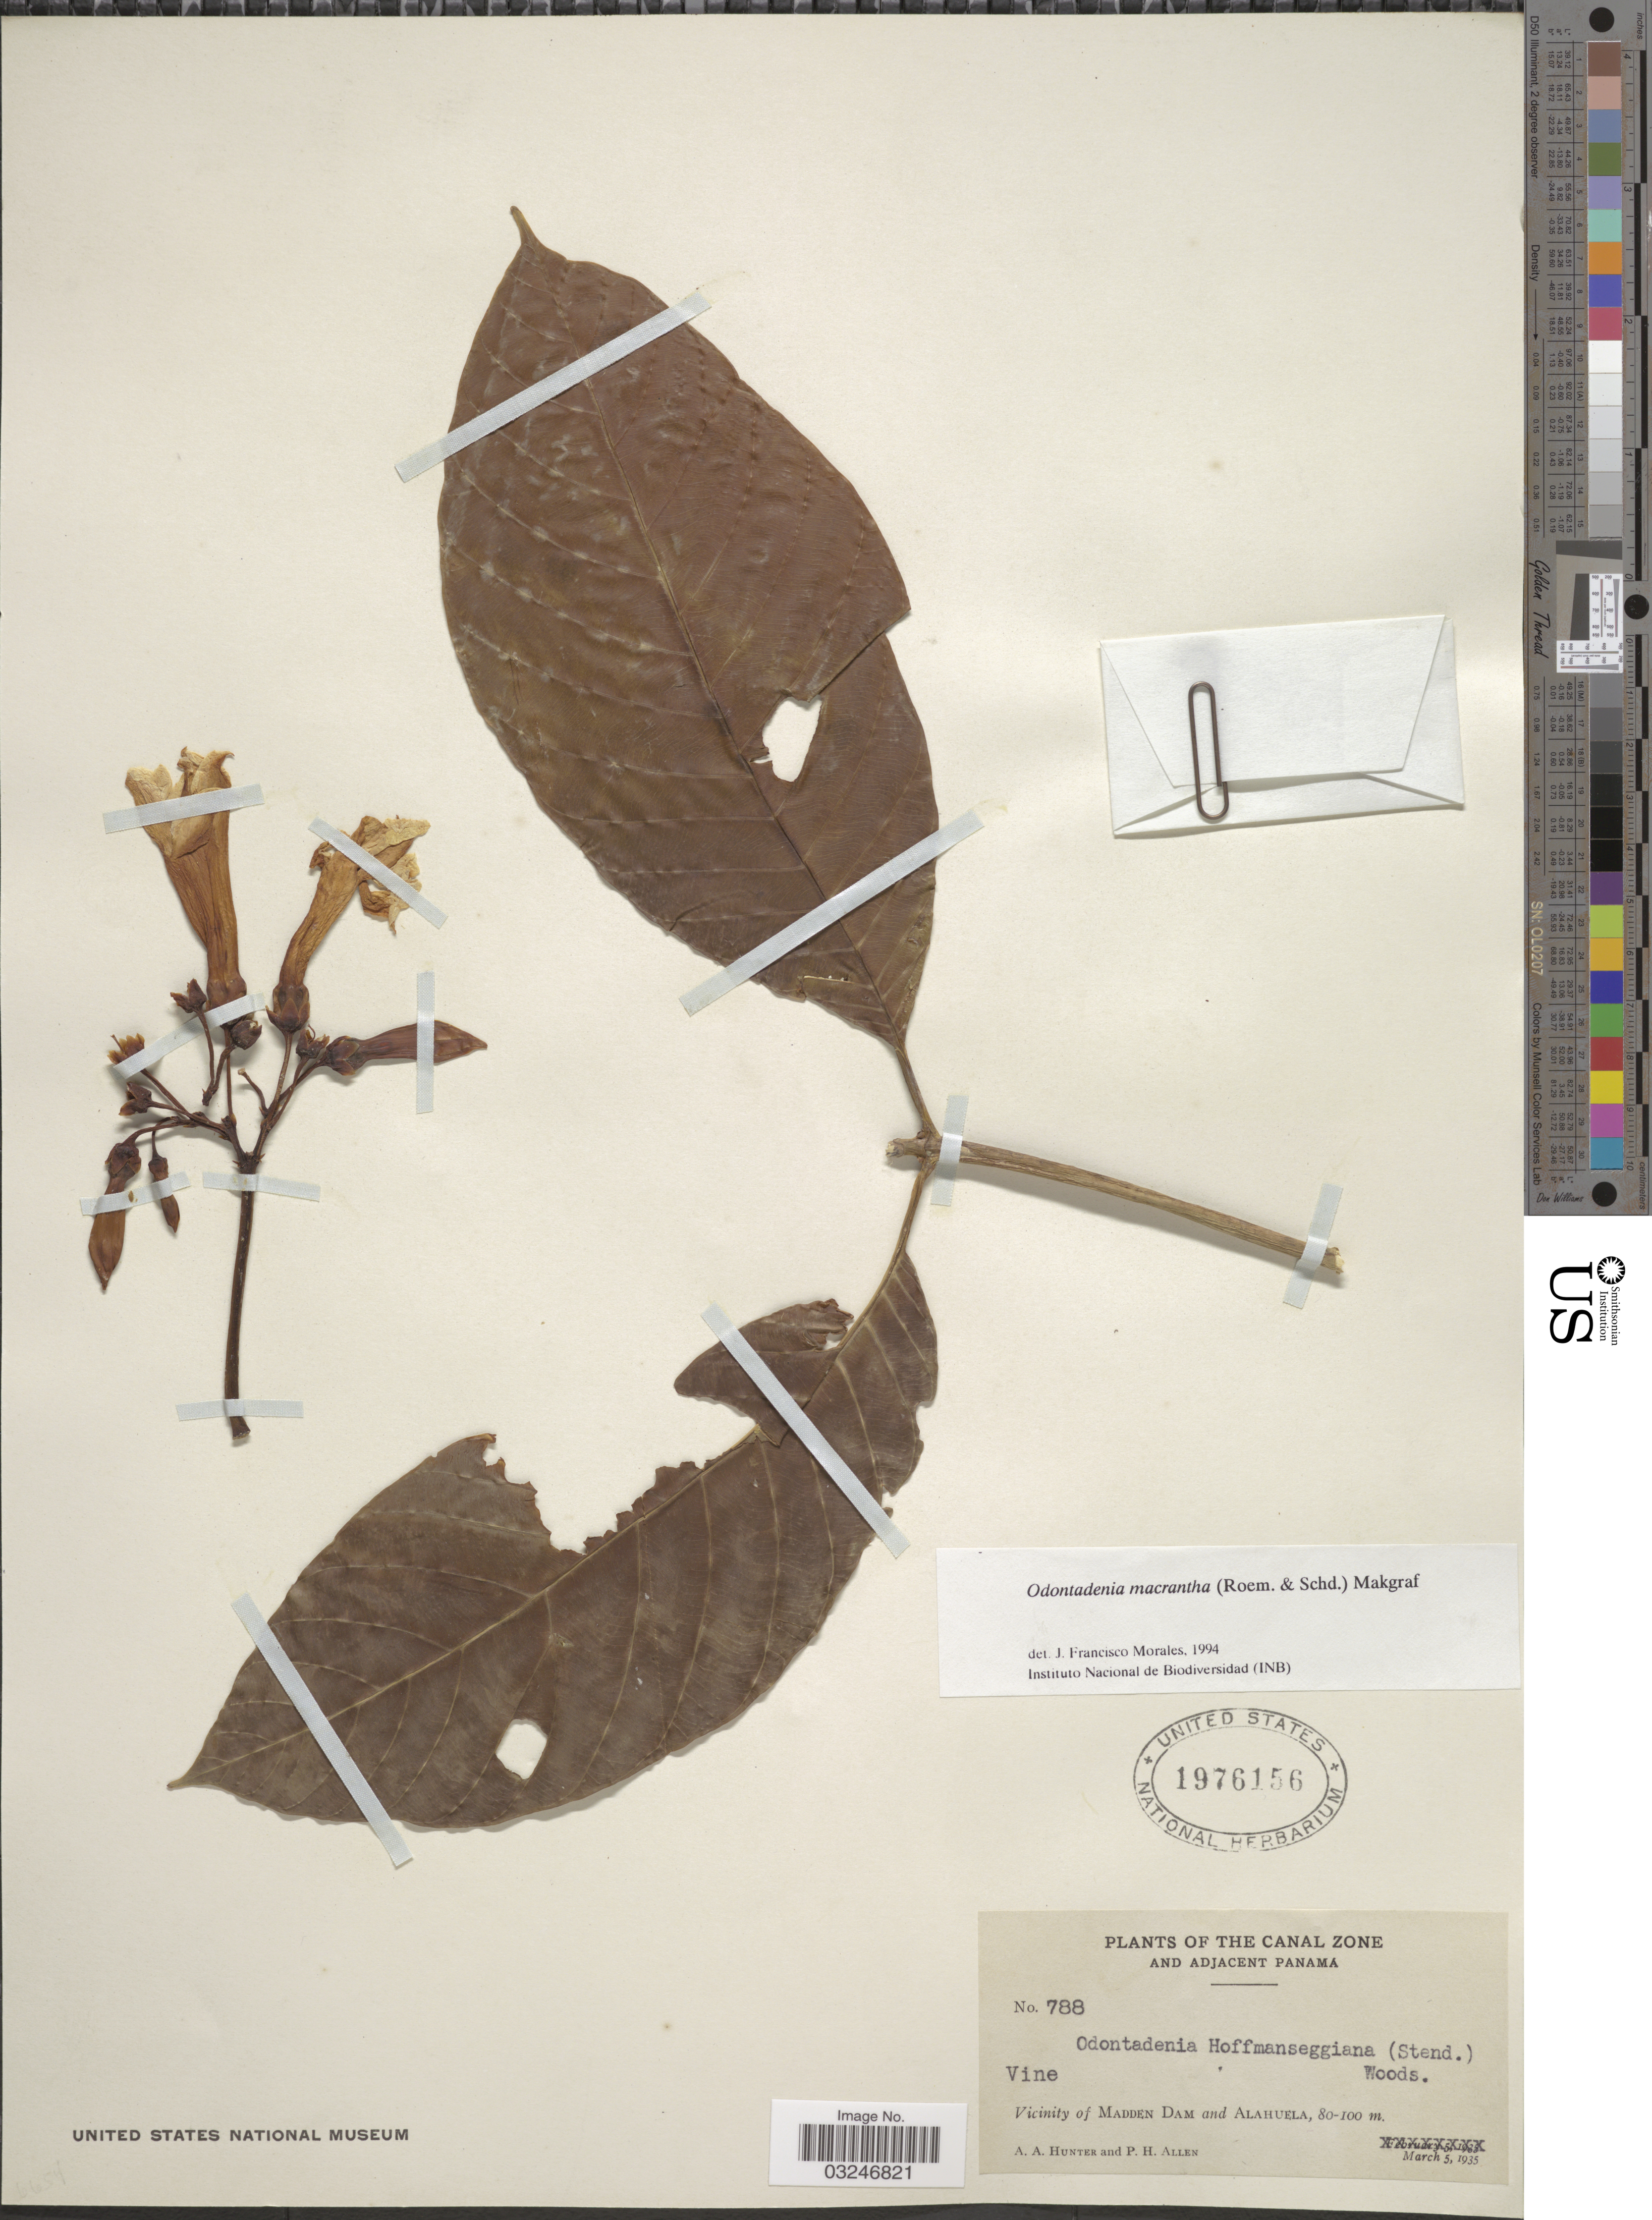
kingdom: Plantae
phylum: Tracheophyta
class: Magnoliopsida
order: Gentianales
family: Apocynaceae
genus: Odontadenia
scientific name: Odontadenia macrantha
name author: (Roem. & Schult.) Markgr.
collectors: A. Hunter & P. H. Allen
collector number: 788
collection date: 1935-03-05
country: Panama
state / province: Colón / Panamá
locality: Canal Zone and Adjacent Panama. Vicinity of Madden Dam and Alahuela.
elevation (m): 80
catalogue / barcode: US 1976156